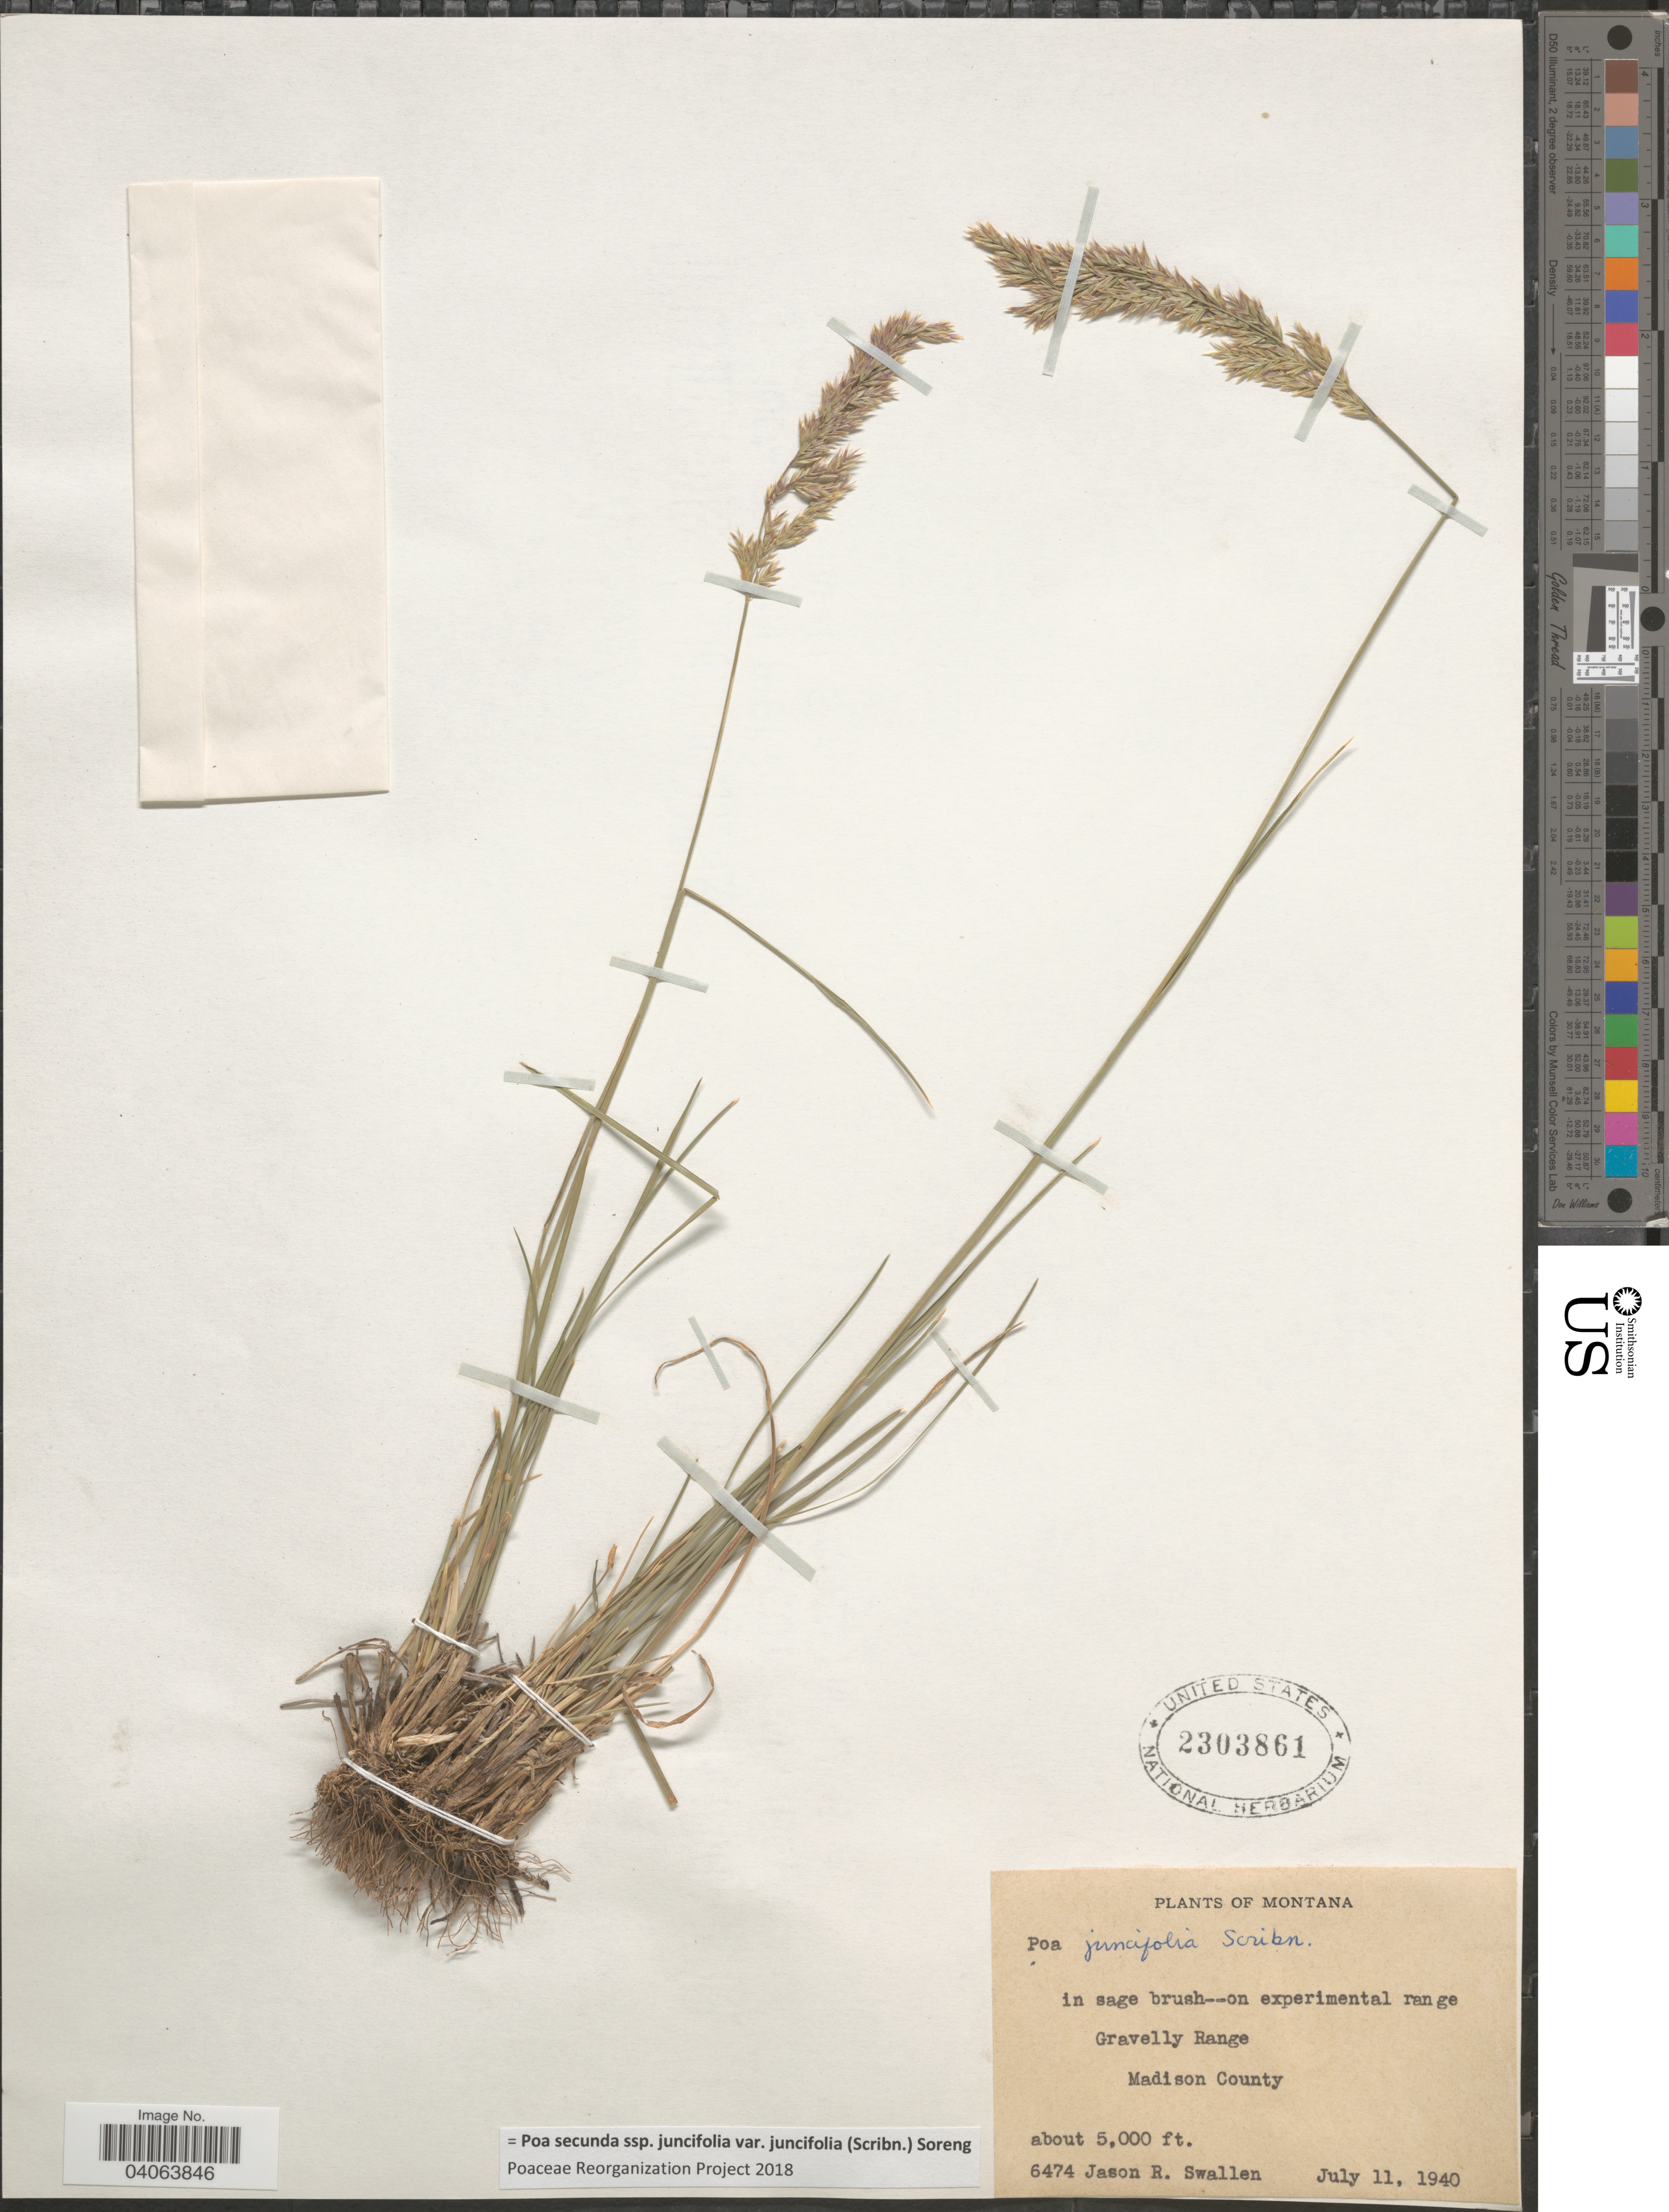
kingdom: Plantae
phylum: Tracheophyta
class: Liliopsida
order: Poales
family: Poaceae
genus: Poa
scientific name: Poa secunda subsp. juncifolia var. juncifolia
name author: (Scribn.) Soreng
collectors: J. R. Swallen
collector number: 6474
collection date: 1940-07-11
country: United States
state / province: Montana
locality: In sage brush--on experimental range. Gravelly Range. Madison County.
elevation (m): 1524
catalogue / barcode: US 2303861